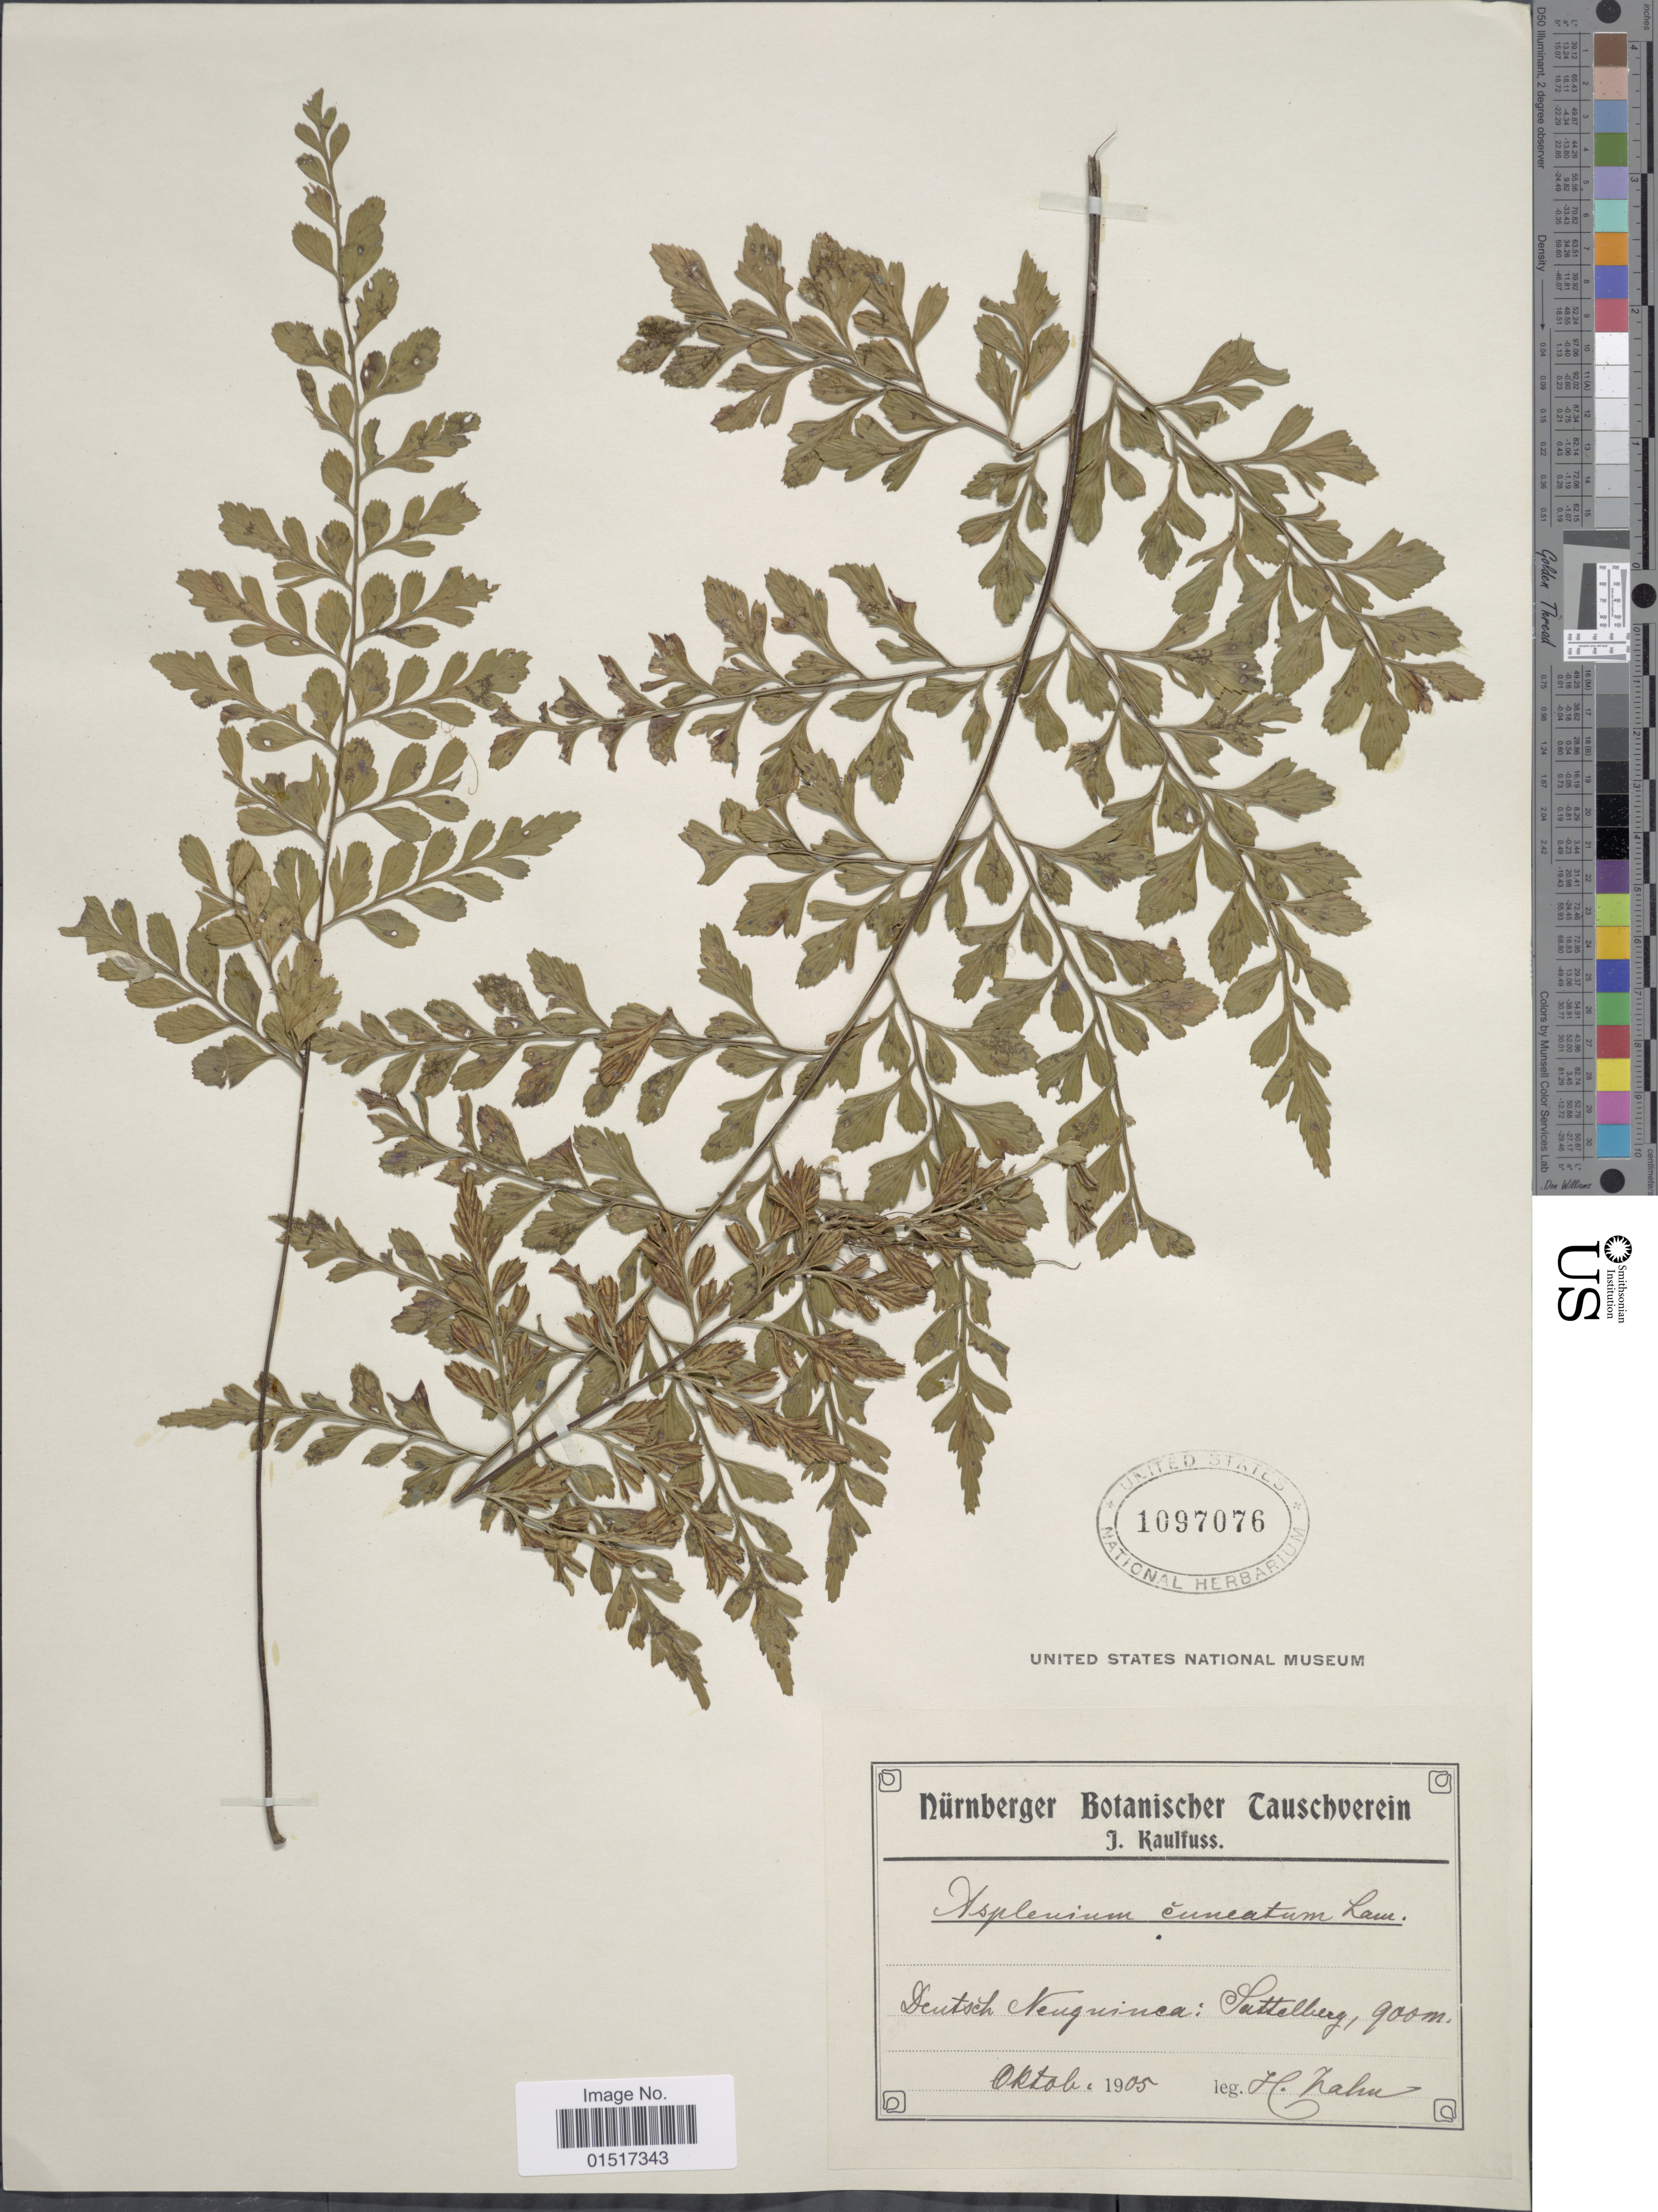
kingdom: Plantae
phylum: Tracheophyta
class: Polypodiopsida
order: Polypodiales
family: Aspleniaceae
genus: Asplenium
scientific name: Asplenium sp.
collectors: H. Hahn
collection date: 1905-10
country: Papua New Guinea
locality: Deutsch Neuguinea: Sattleberg [interpreted]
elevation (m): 900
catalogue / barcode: US 1097076